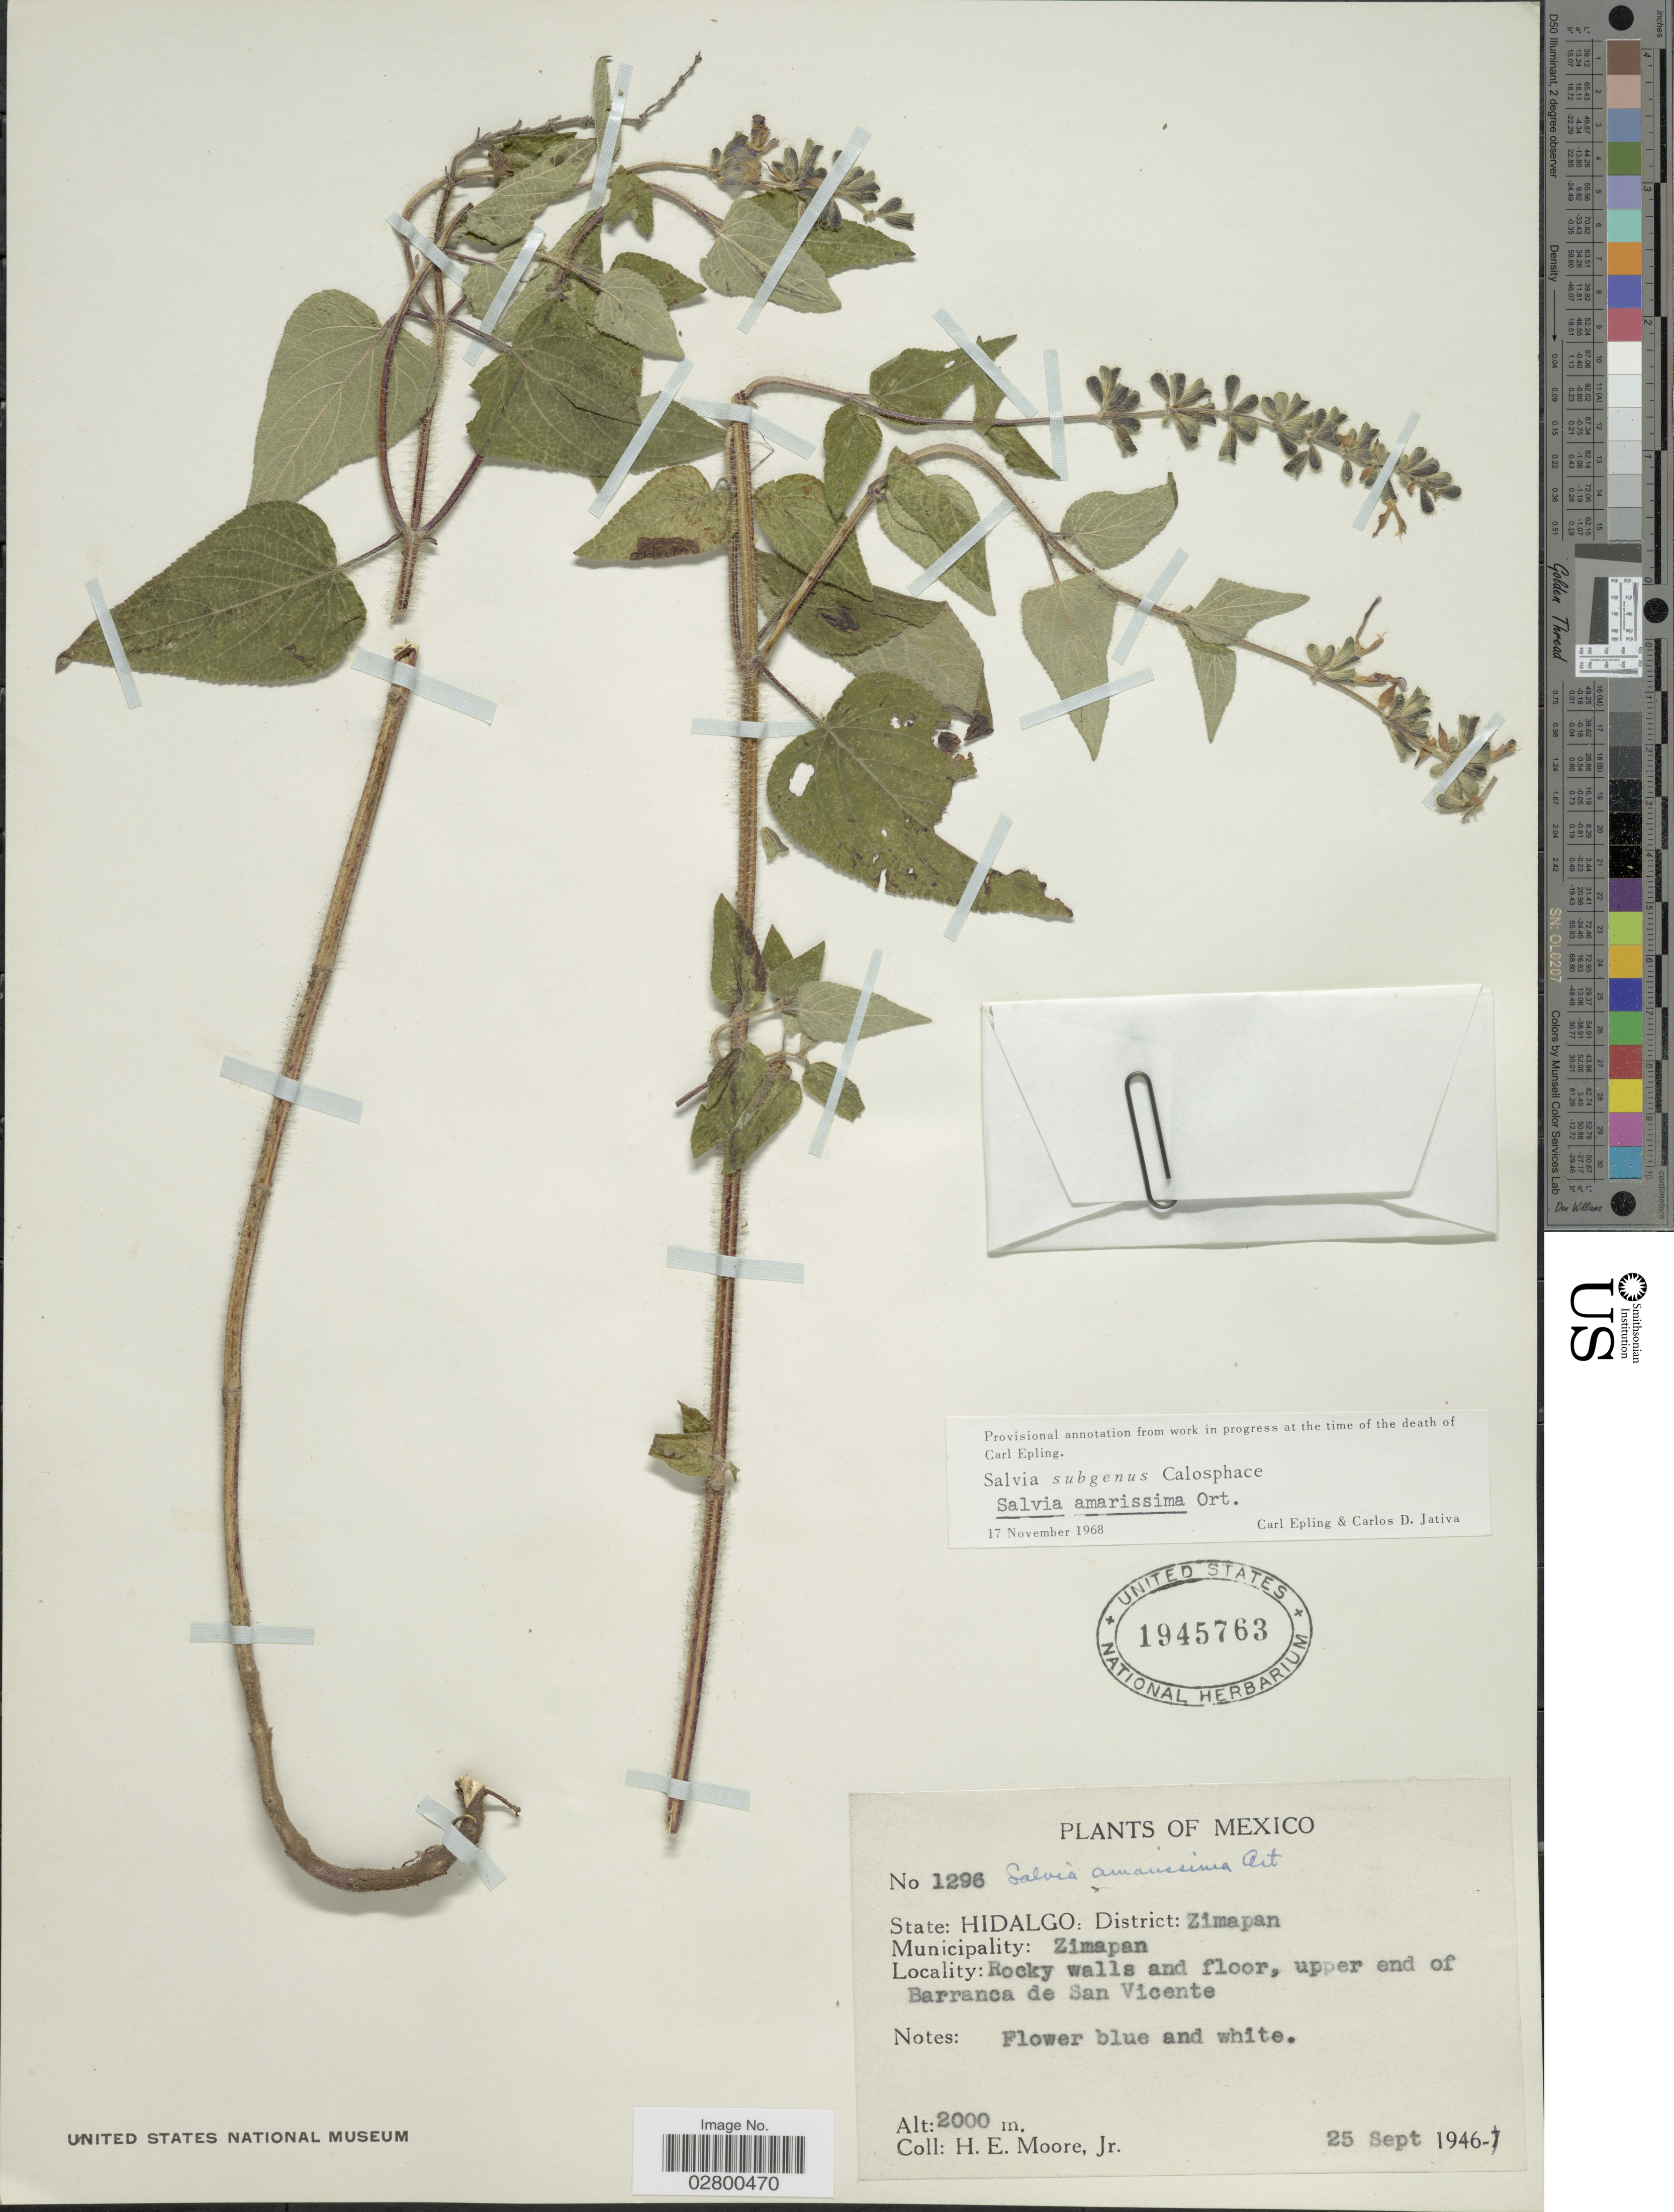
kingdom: Plantae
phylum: Tracheophyta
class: Magnoliopsida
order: Lamiales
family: Lamiaceae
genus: Salvia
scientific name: Salvia amarissima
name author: Orteg.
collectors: H. Moore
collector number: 1296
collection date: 1946-09-25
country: Mexico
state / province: Hidalgo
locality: District: Zimapan. Municipality: Zimapan. Rocky walls and floor, upper end of Barranca de San Vicente.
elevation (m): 2000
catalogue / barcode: US 1945763